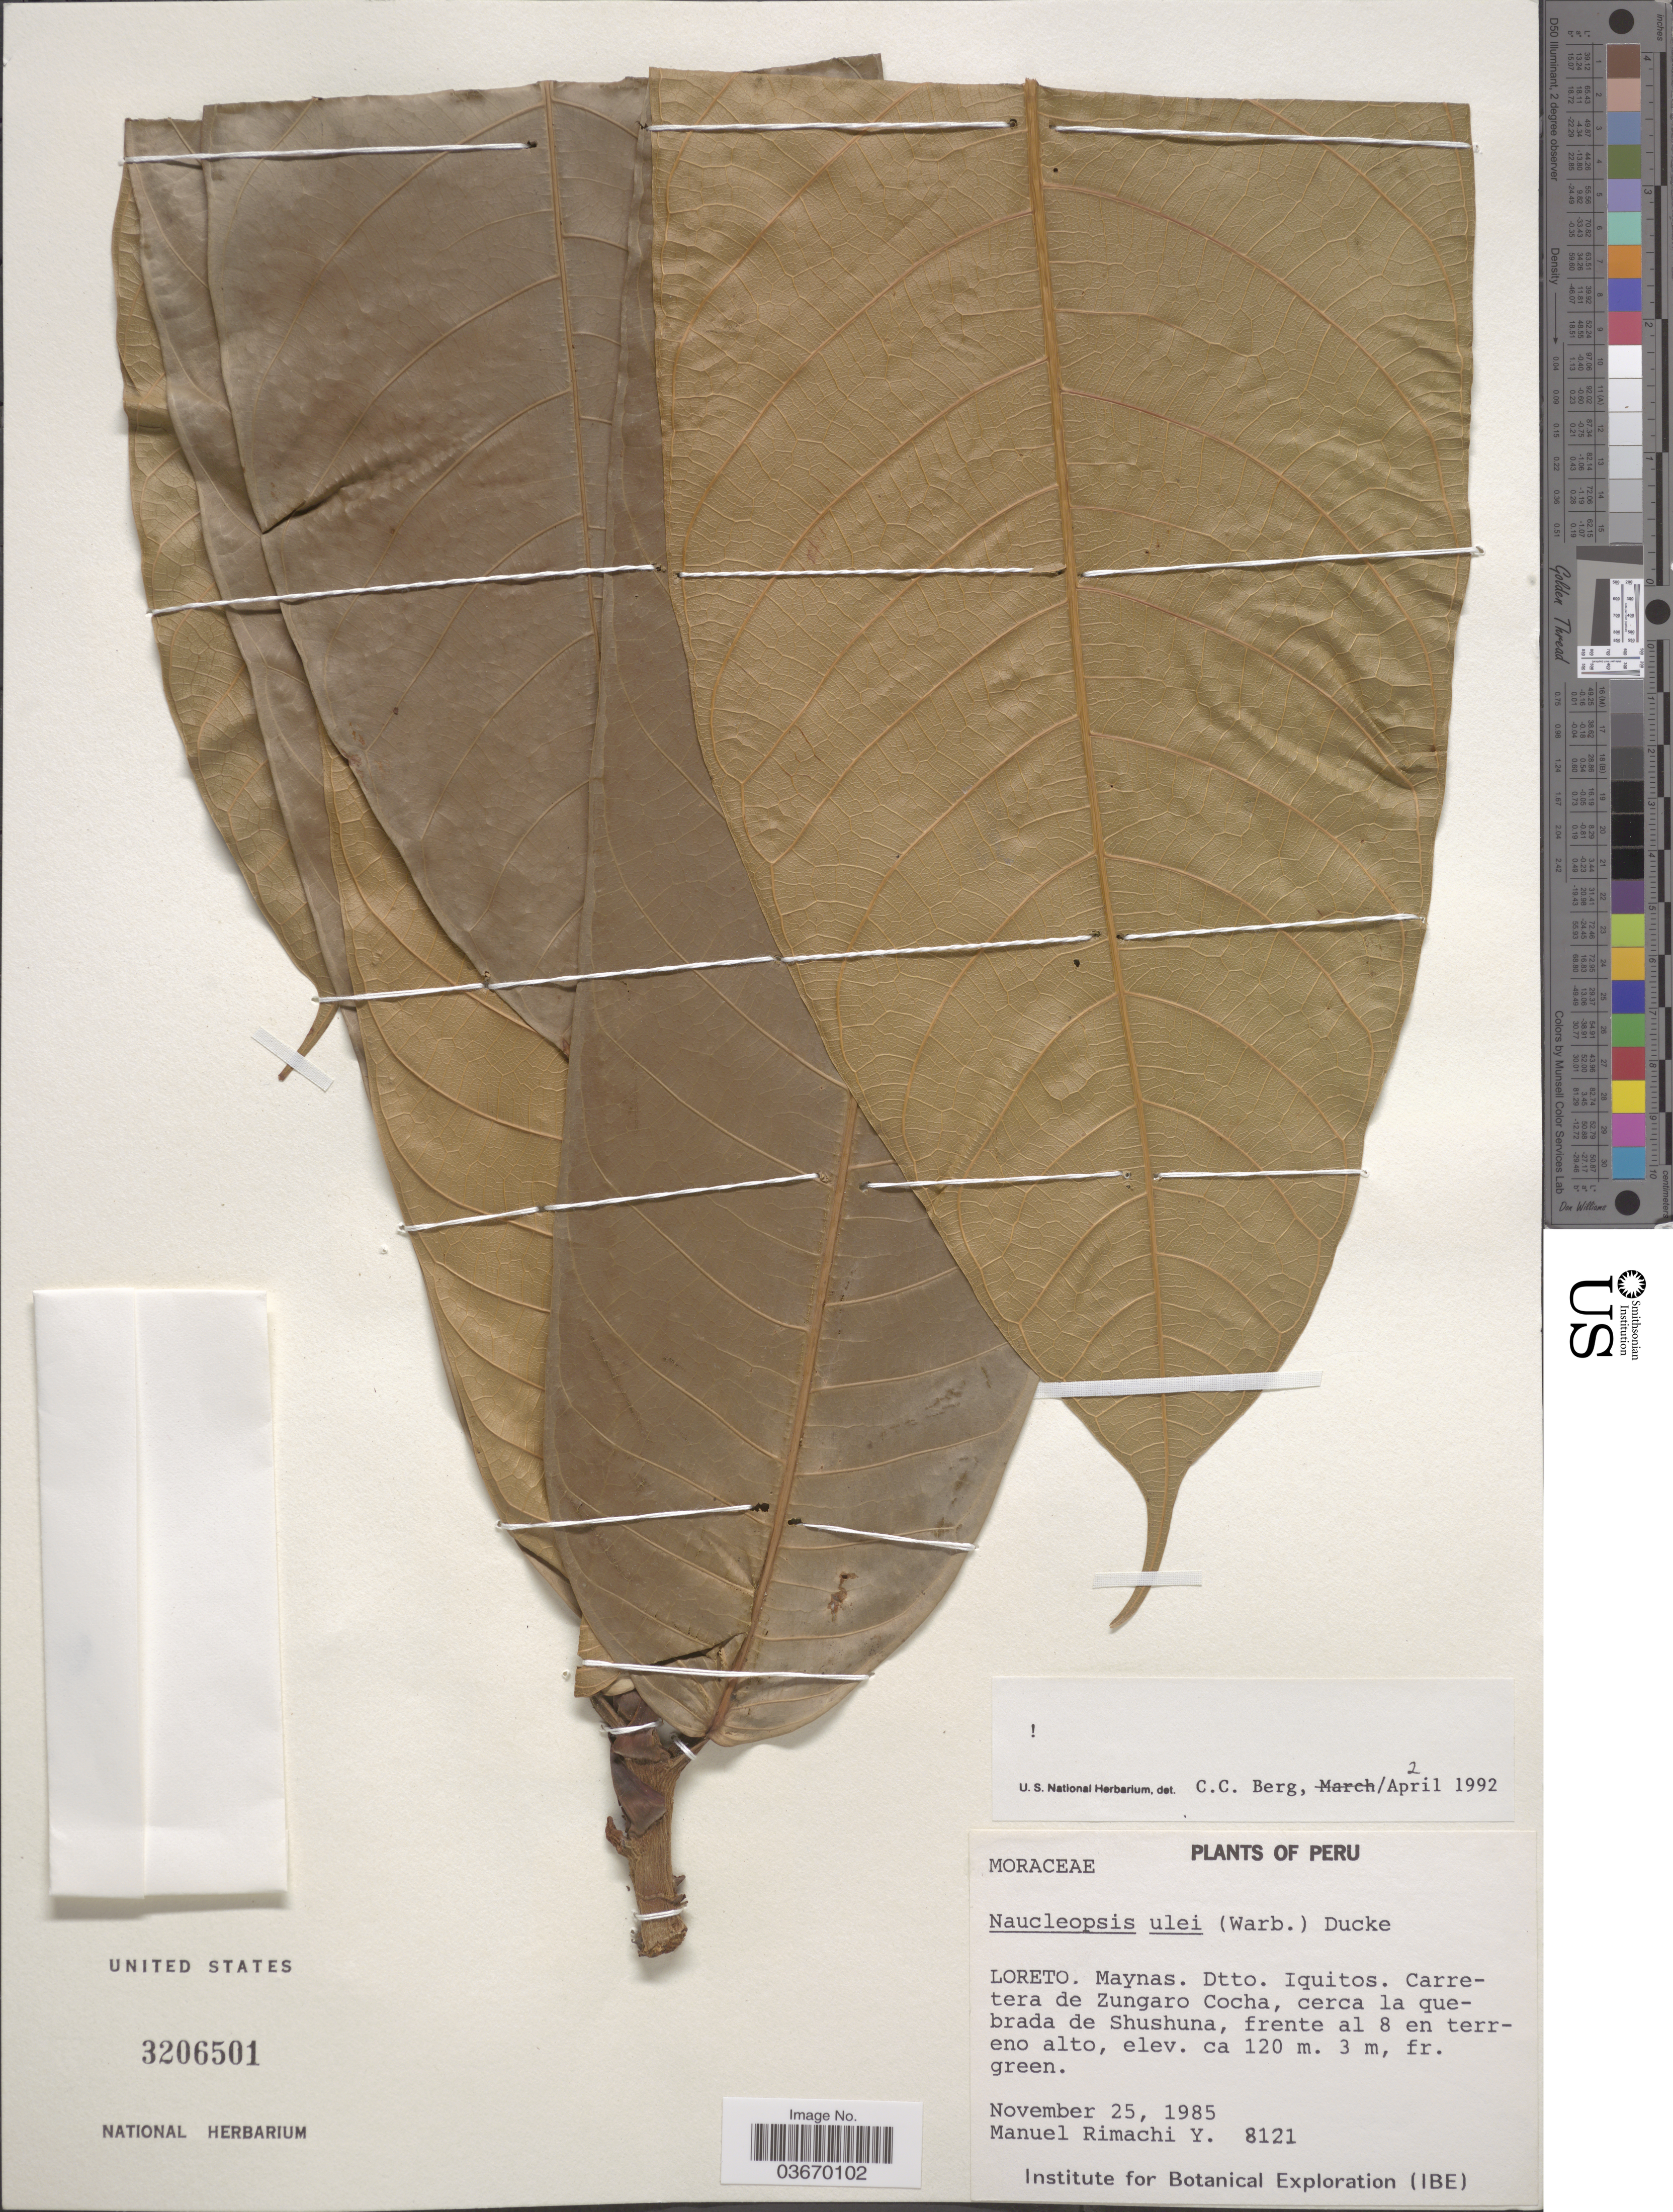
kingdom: Plantae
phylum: Tracheophyta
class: Magnoliopsida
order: Rosales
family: Moraceae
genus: Naucleopsis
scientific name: Naucleopsis ulei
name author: (Warb.) Ducke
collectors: M. Rimachi Y.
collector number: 8121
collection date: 1985-11-25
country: Peru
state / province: Loreto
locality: Maynas. Dtto. Iquitos. Carretera de Zungaro Cocha, cerca la quebrada de Shushuna.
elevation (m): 120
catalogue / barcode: US 3206501